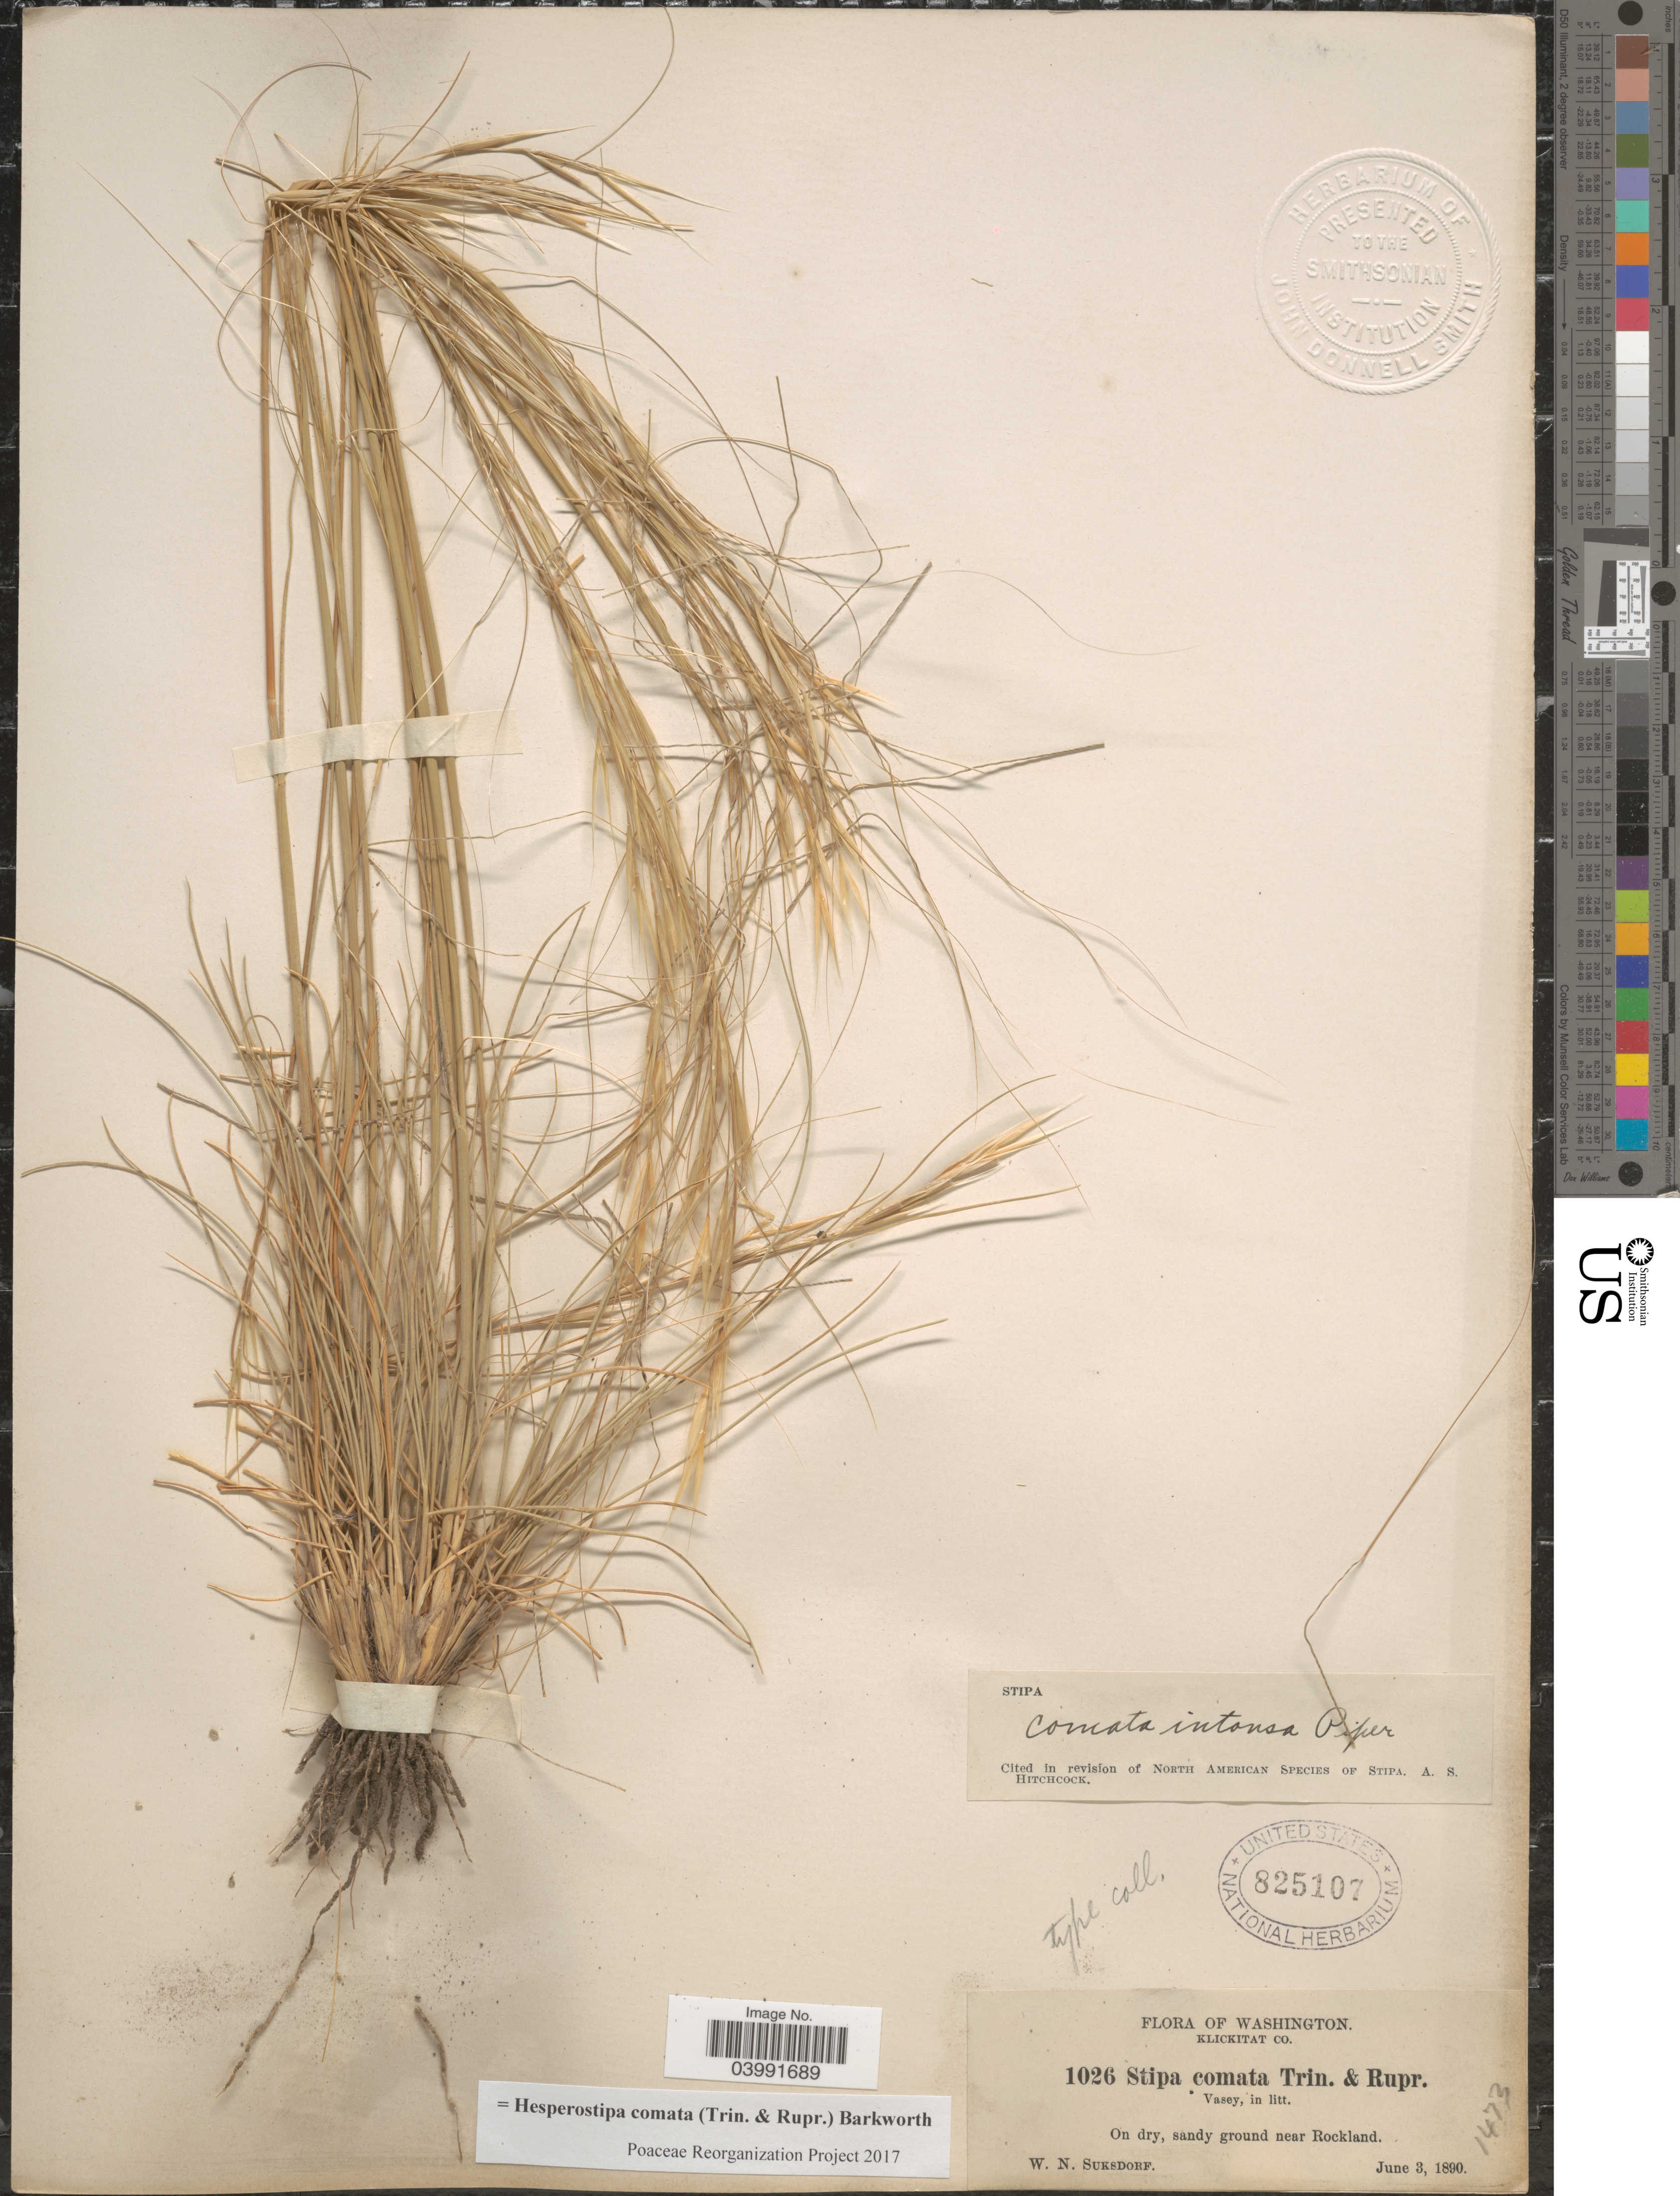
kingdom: Plantae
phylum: Tracheophyta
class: Liliopsida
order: Poales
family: Poaceae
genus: Hesperostipa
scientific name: Hesperostipa comata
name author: (Trin. & Rupr.) Barkworth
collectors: W. N. Suksdorf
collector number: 1026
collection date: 1890-06-03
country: United States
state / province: Washington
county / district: Klickitat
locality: Klickitat Co. Ground near Rockland.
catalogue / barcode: US 825107